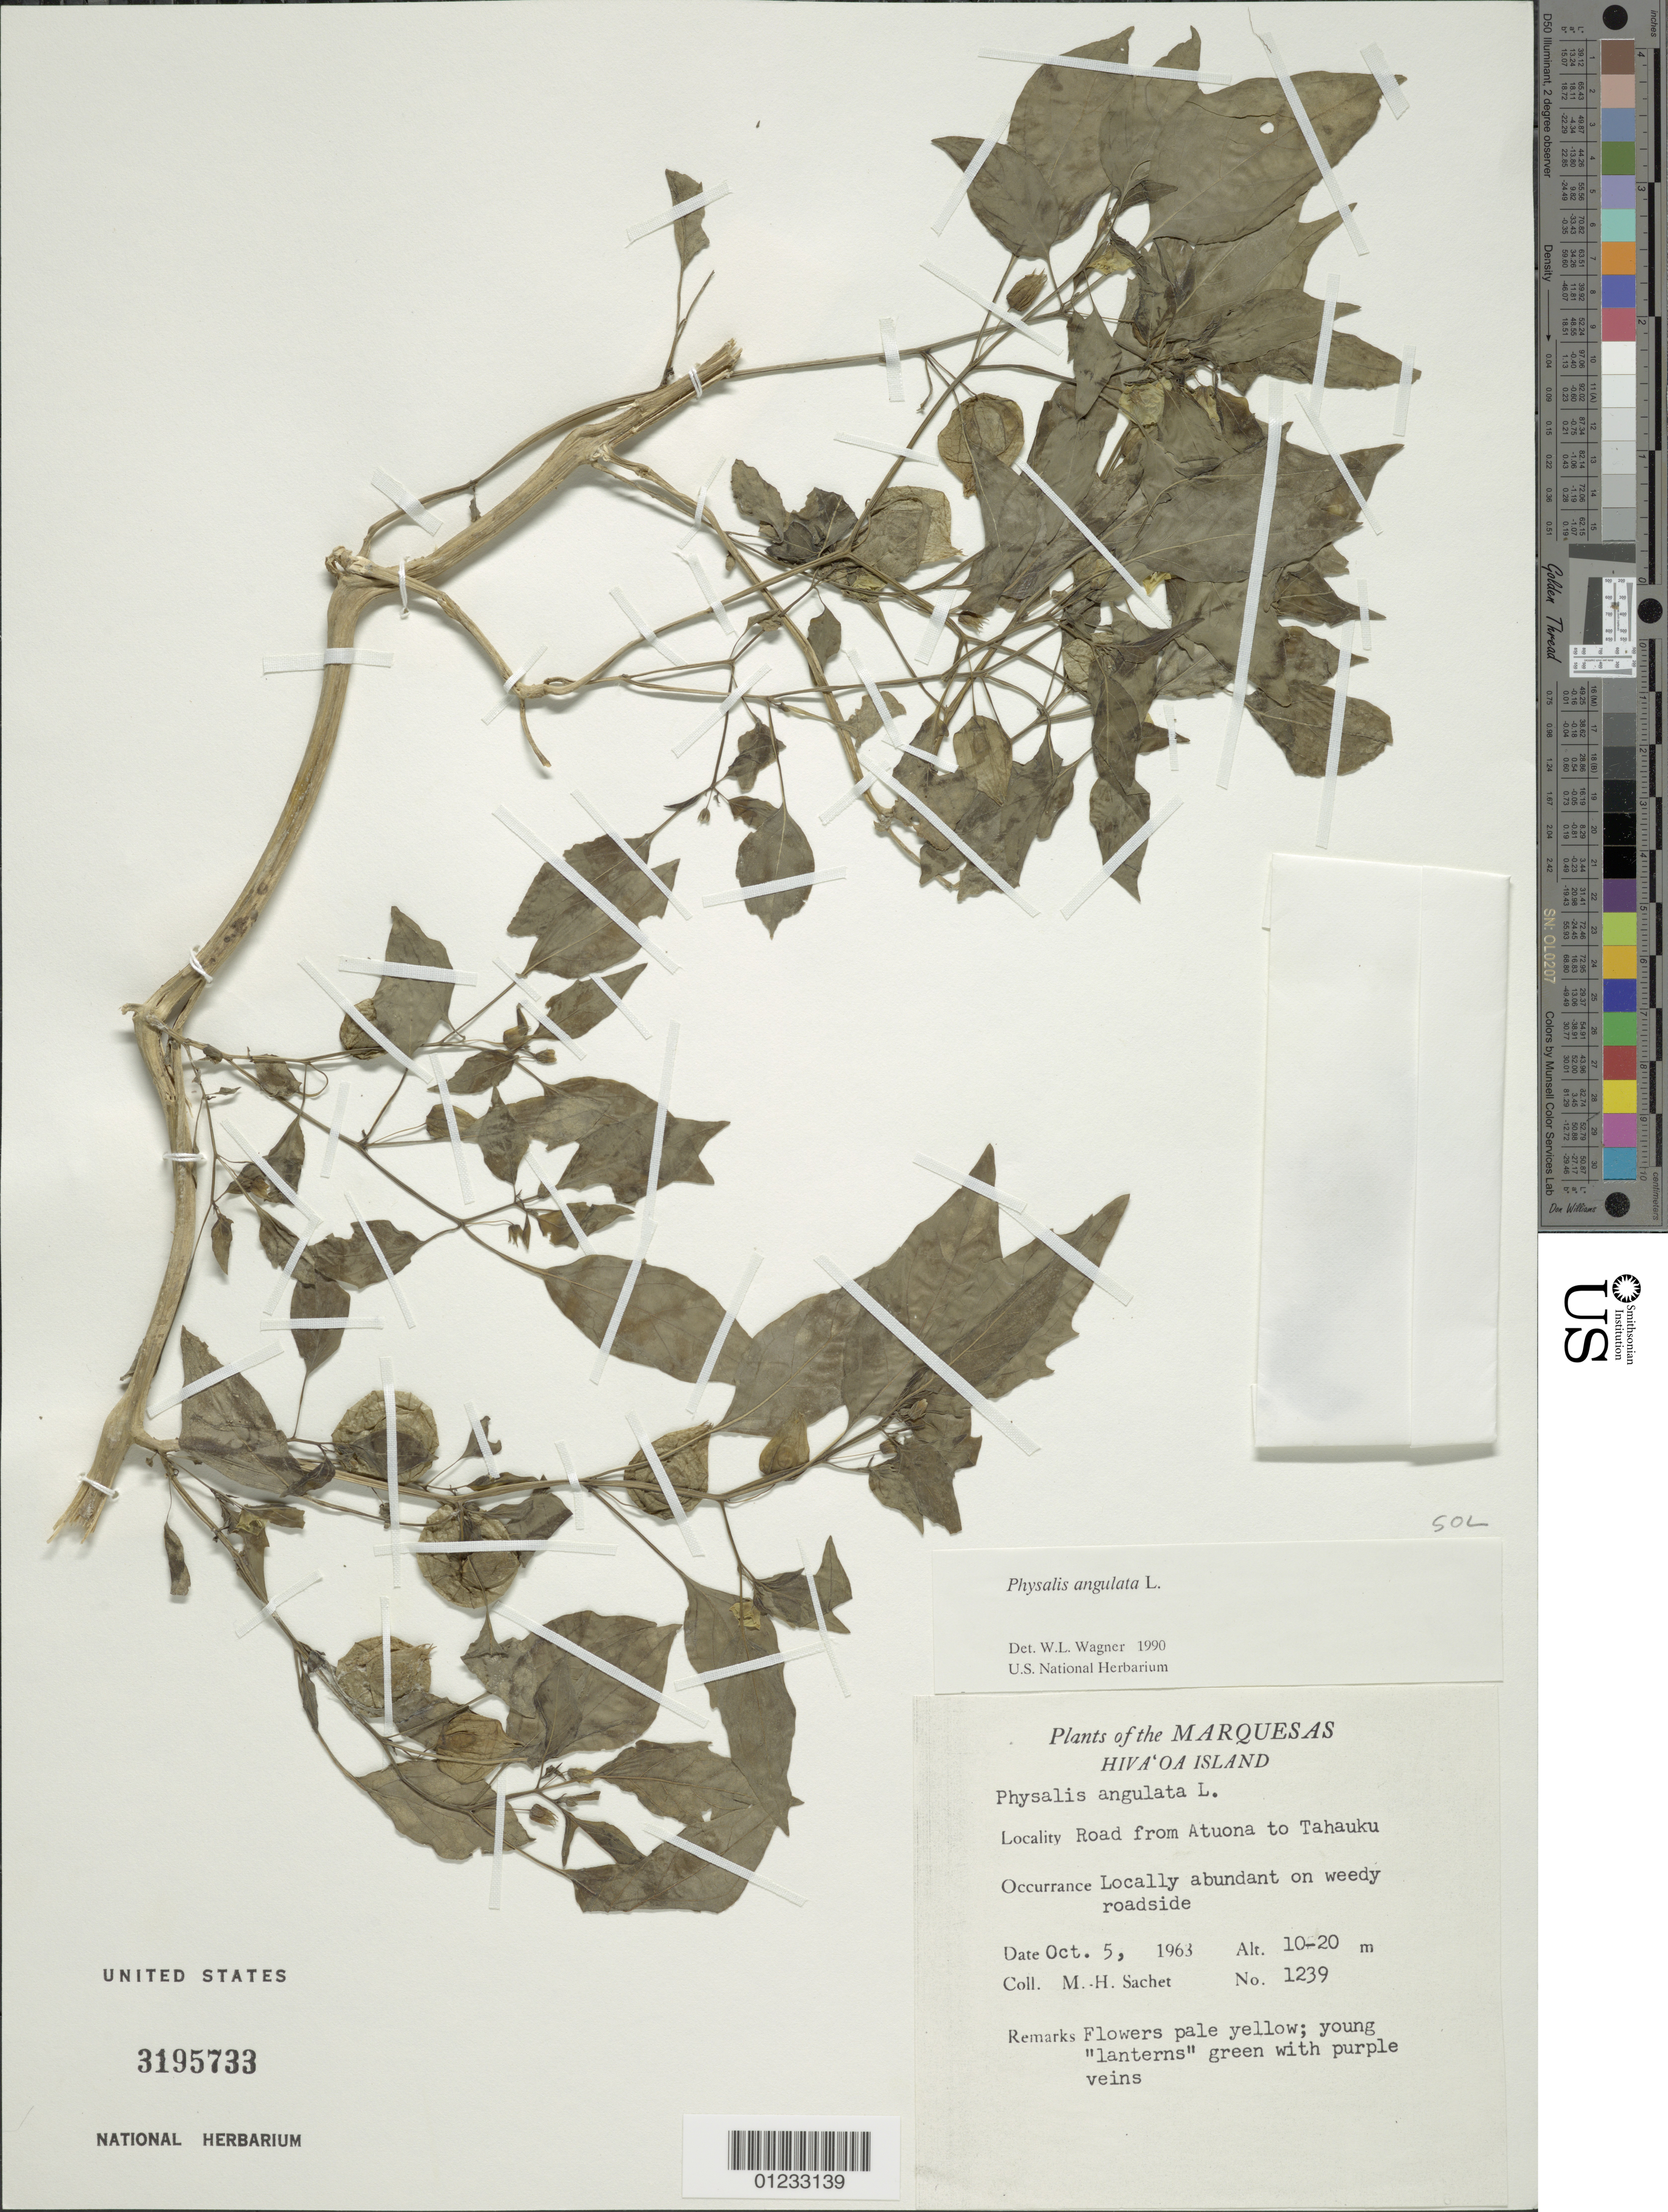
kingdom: Plantae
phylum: Tracheophyta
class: Magnoliopsida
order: Solanales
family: Solanaceae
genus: Physalis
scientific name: Physalis angulata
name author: L.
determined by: Wagner, W. L., (BOT), Smithsonian Institution - National Museum of Natural History (UNITED STATES)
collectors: M.-H. Sachet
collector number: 1239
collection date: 1963-10-05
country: French Polynesia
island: Hiva Oa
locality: road from Atuona to Tahauku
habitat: Locally abundant on weedy roadside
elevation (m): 10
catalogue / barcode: US 3195733